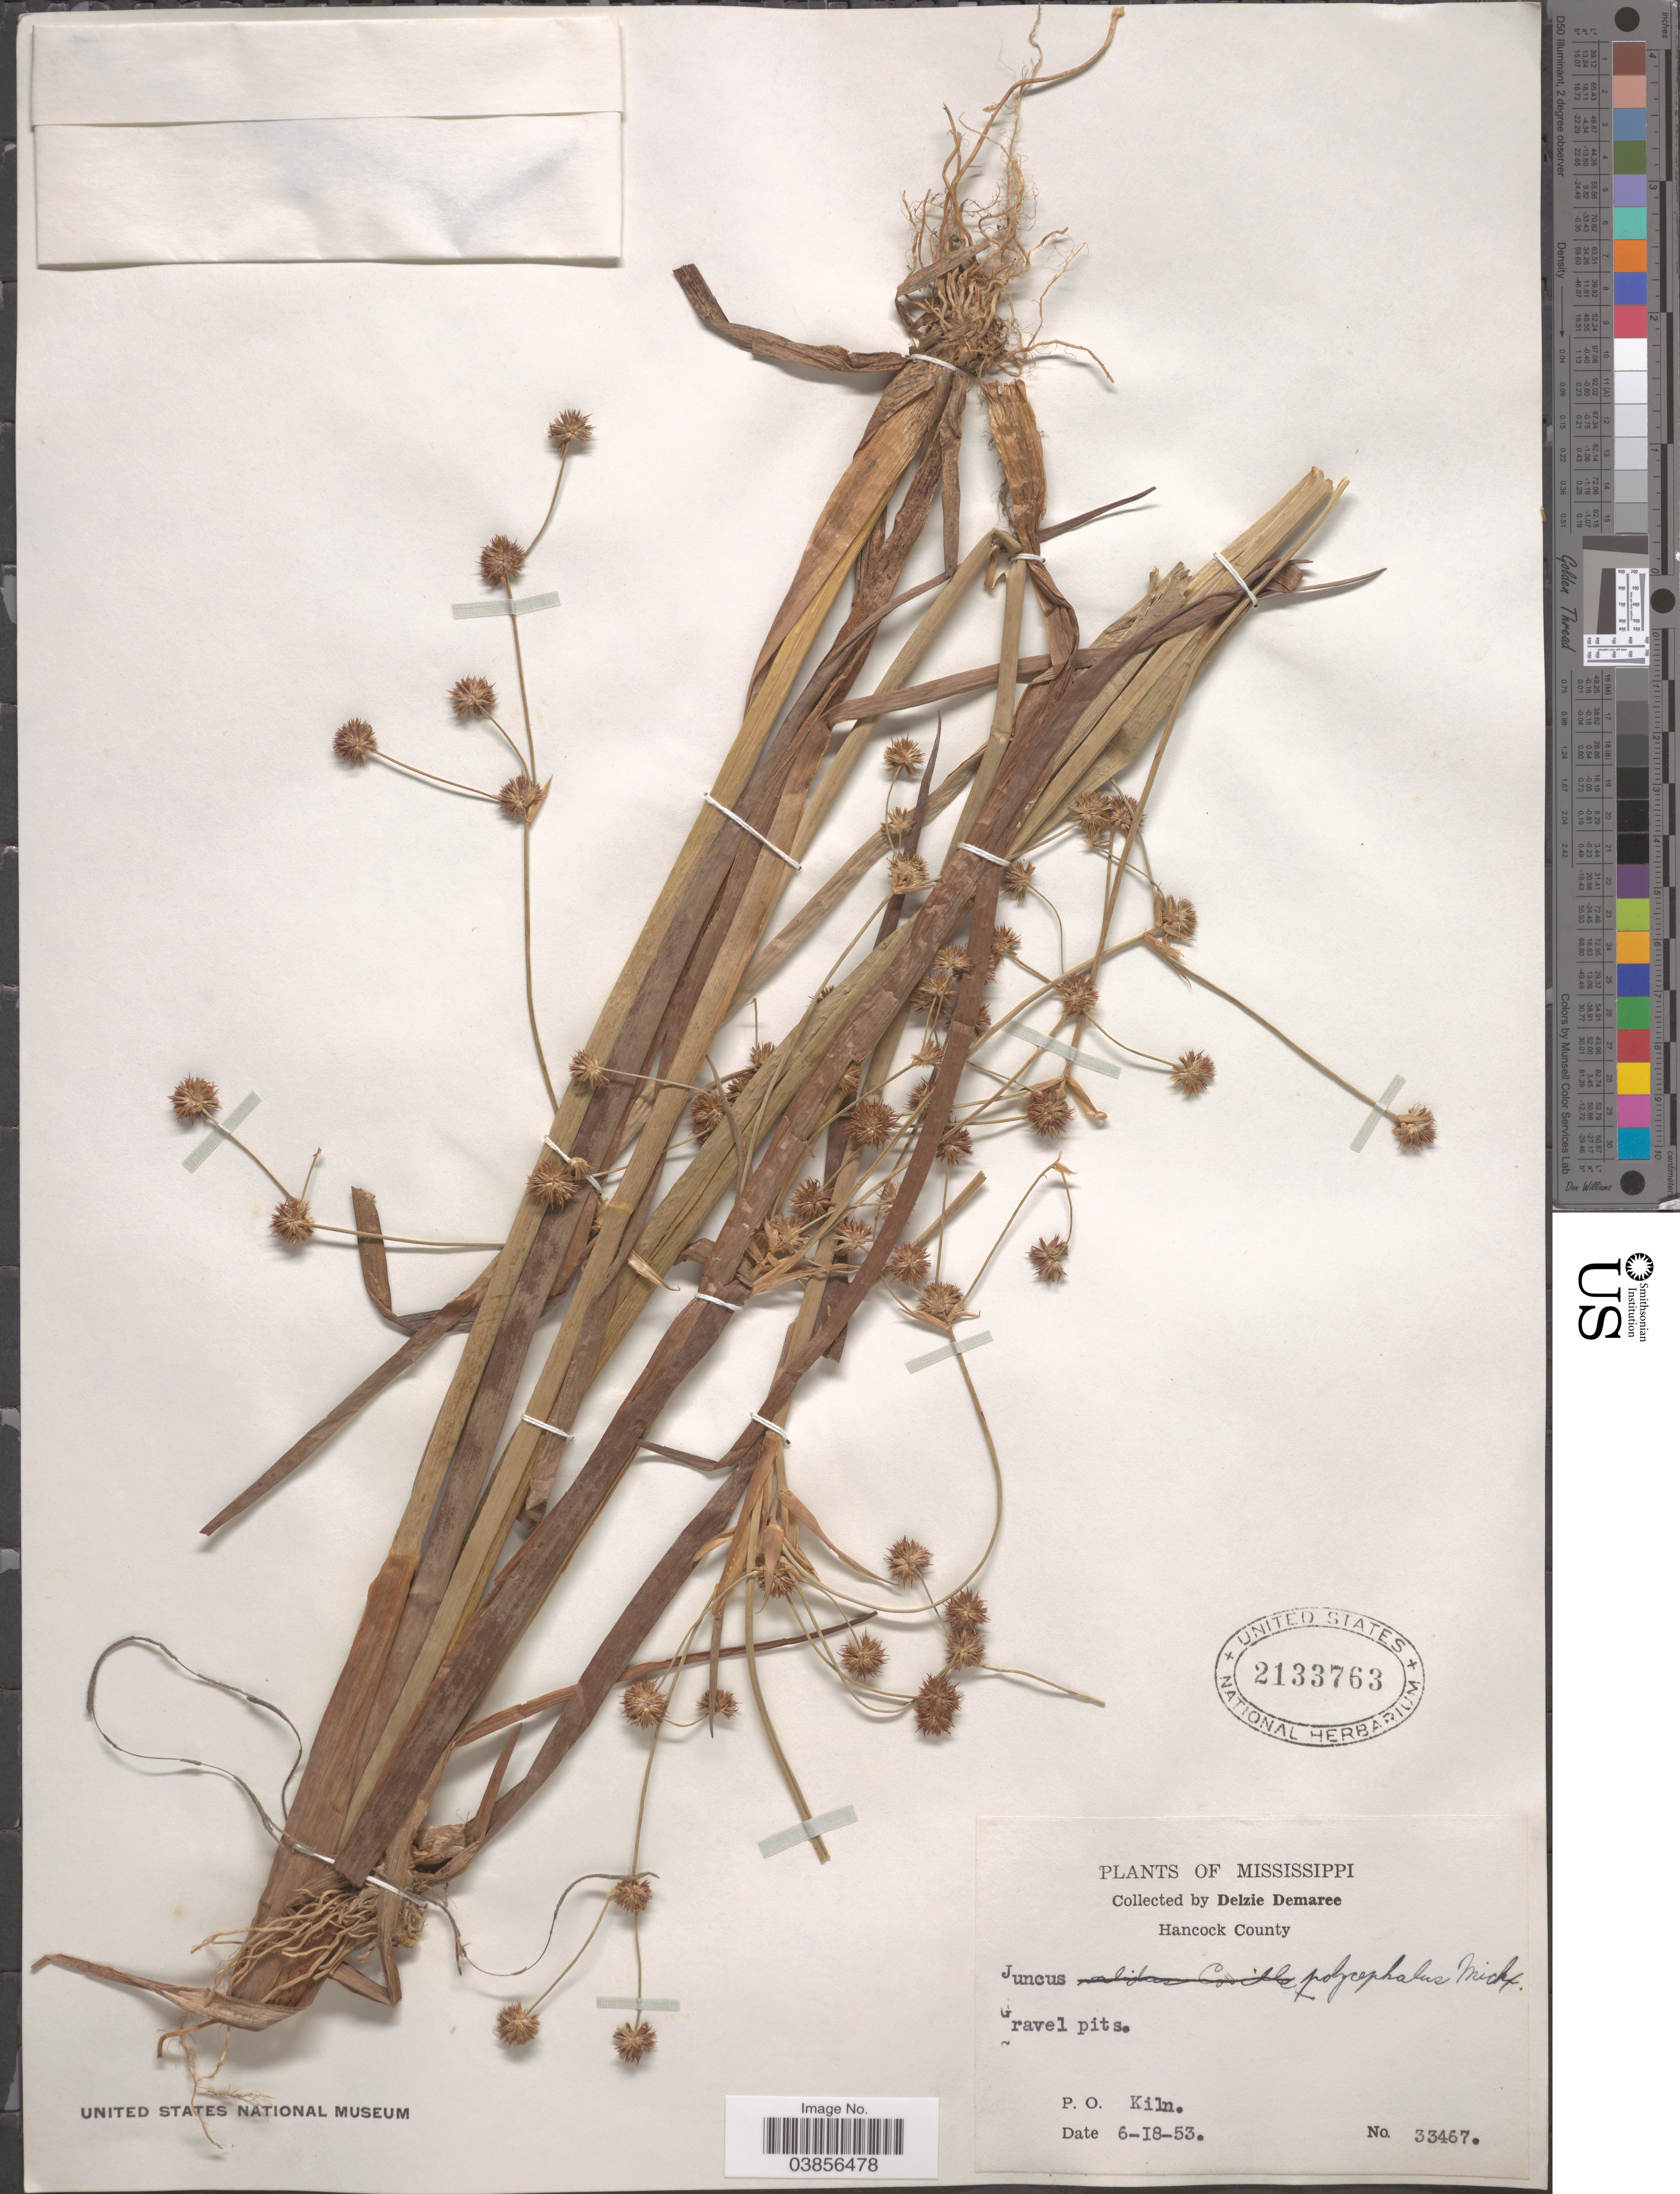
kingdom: Plantae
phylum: Tracheophyta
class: Liliopsida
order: Poales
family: Juncaceae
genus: Juncus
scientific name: Juncus polycephalus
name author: Michx.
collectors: D. Demaree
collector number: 33467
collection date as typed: Transcribed d/m/y: 18/6/53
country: United States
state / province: Mississippi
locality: Hancock County. P.O. Kiln.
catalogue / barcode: US 2133763